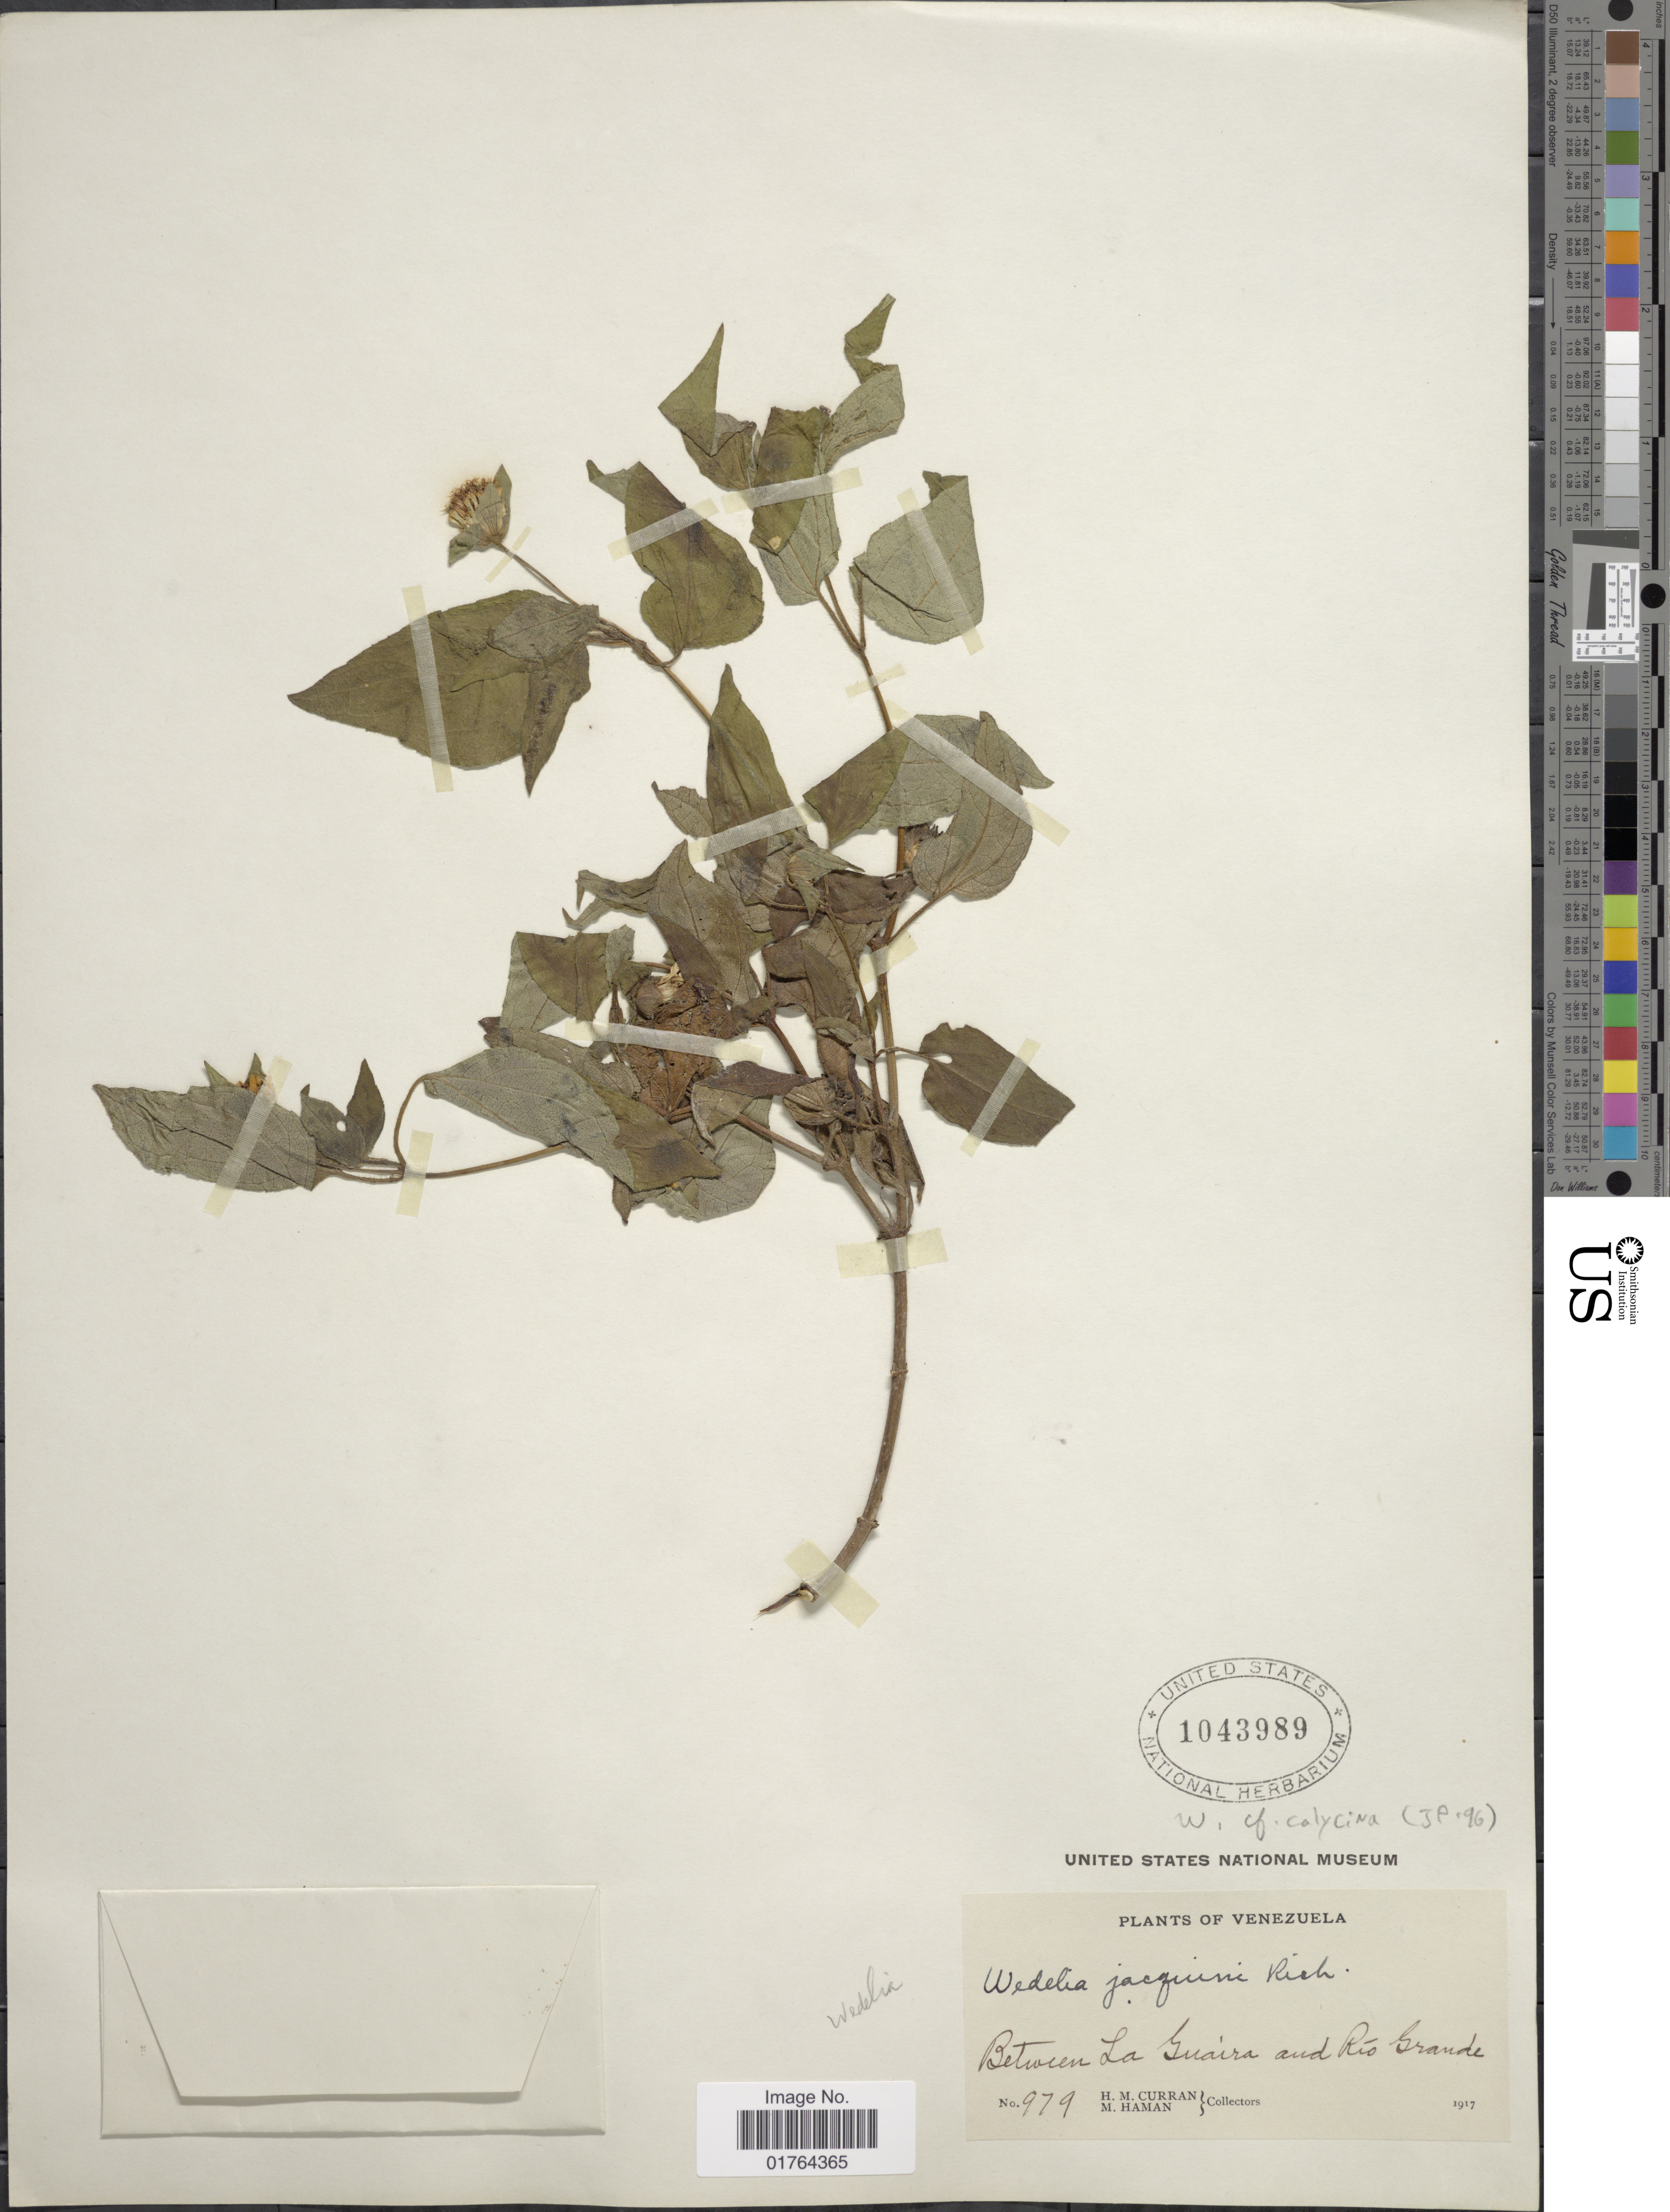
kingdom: Plantae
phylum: Tracheophyta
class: Magnoliopsida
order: Asterales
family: Asteraceae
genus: Wedelia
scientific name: Wedelia calycina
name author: Rich.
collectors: H. M. Curran & M. Haman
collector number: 979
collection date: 1917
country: Venezuela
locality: Between La Guaira and Rio Grande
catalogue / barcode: US 1043989